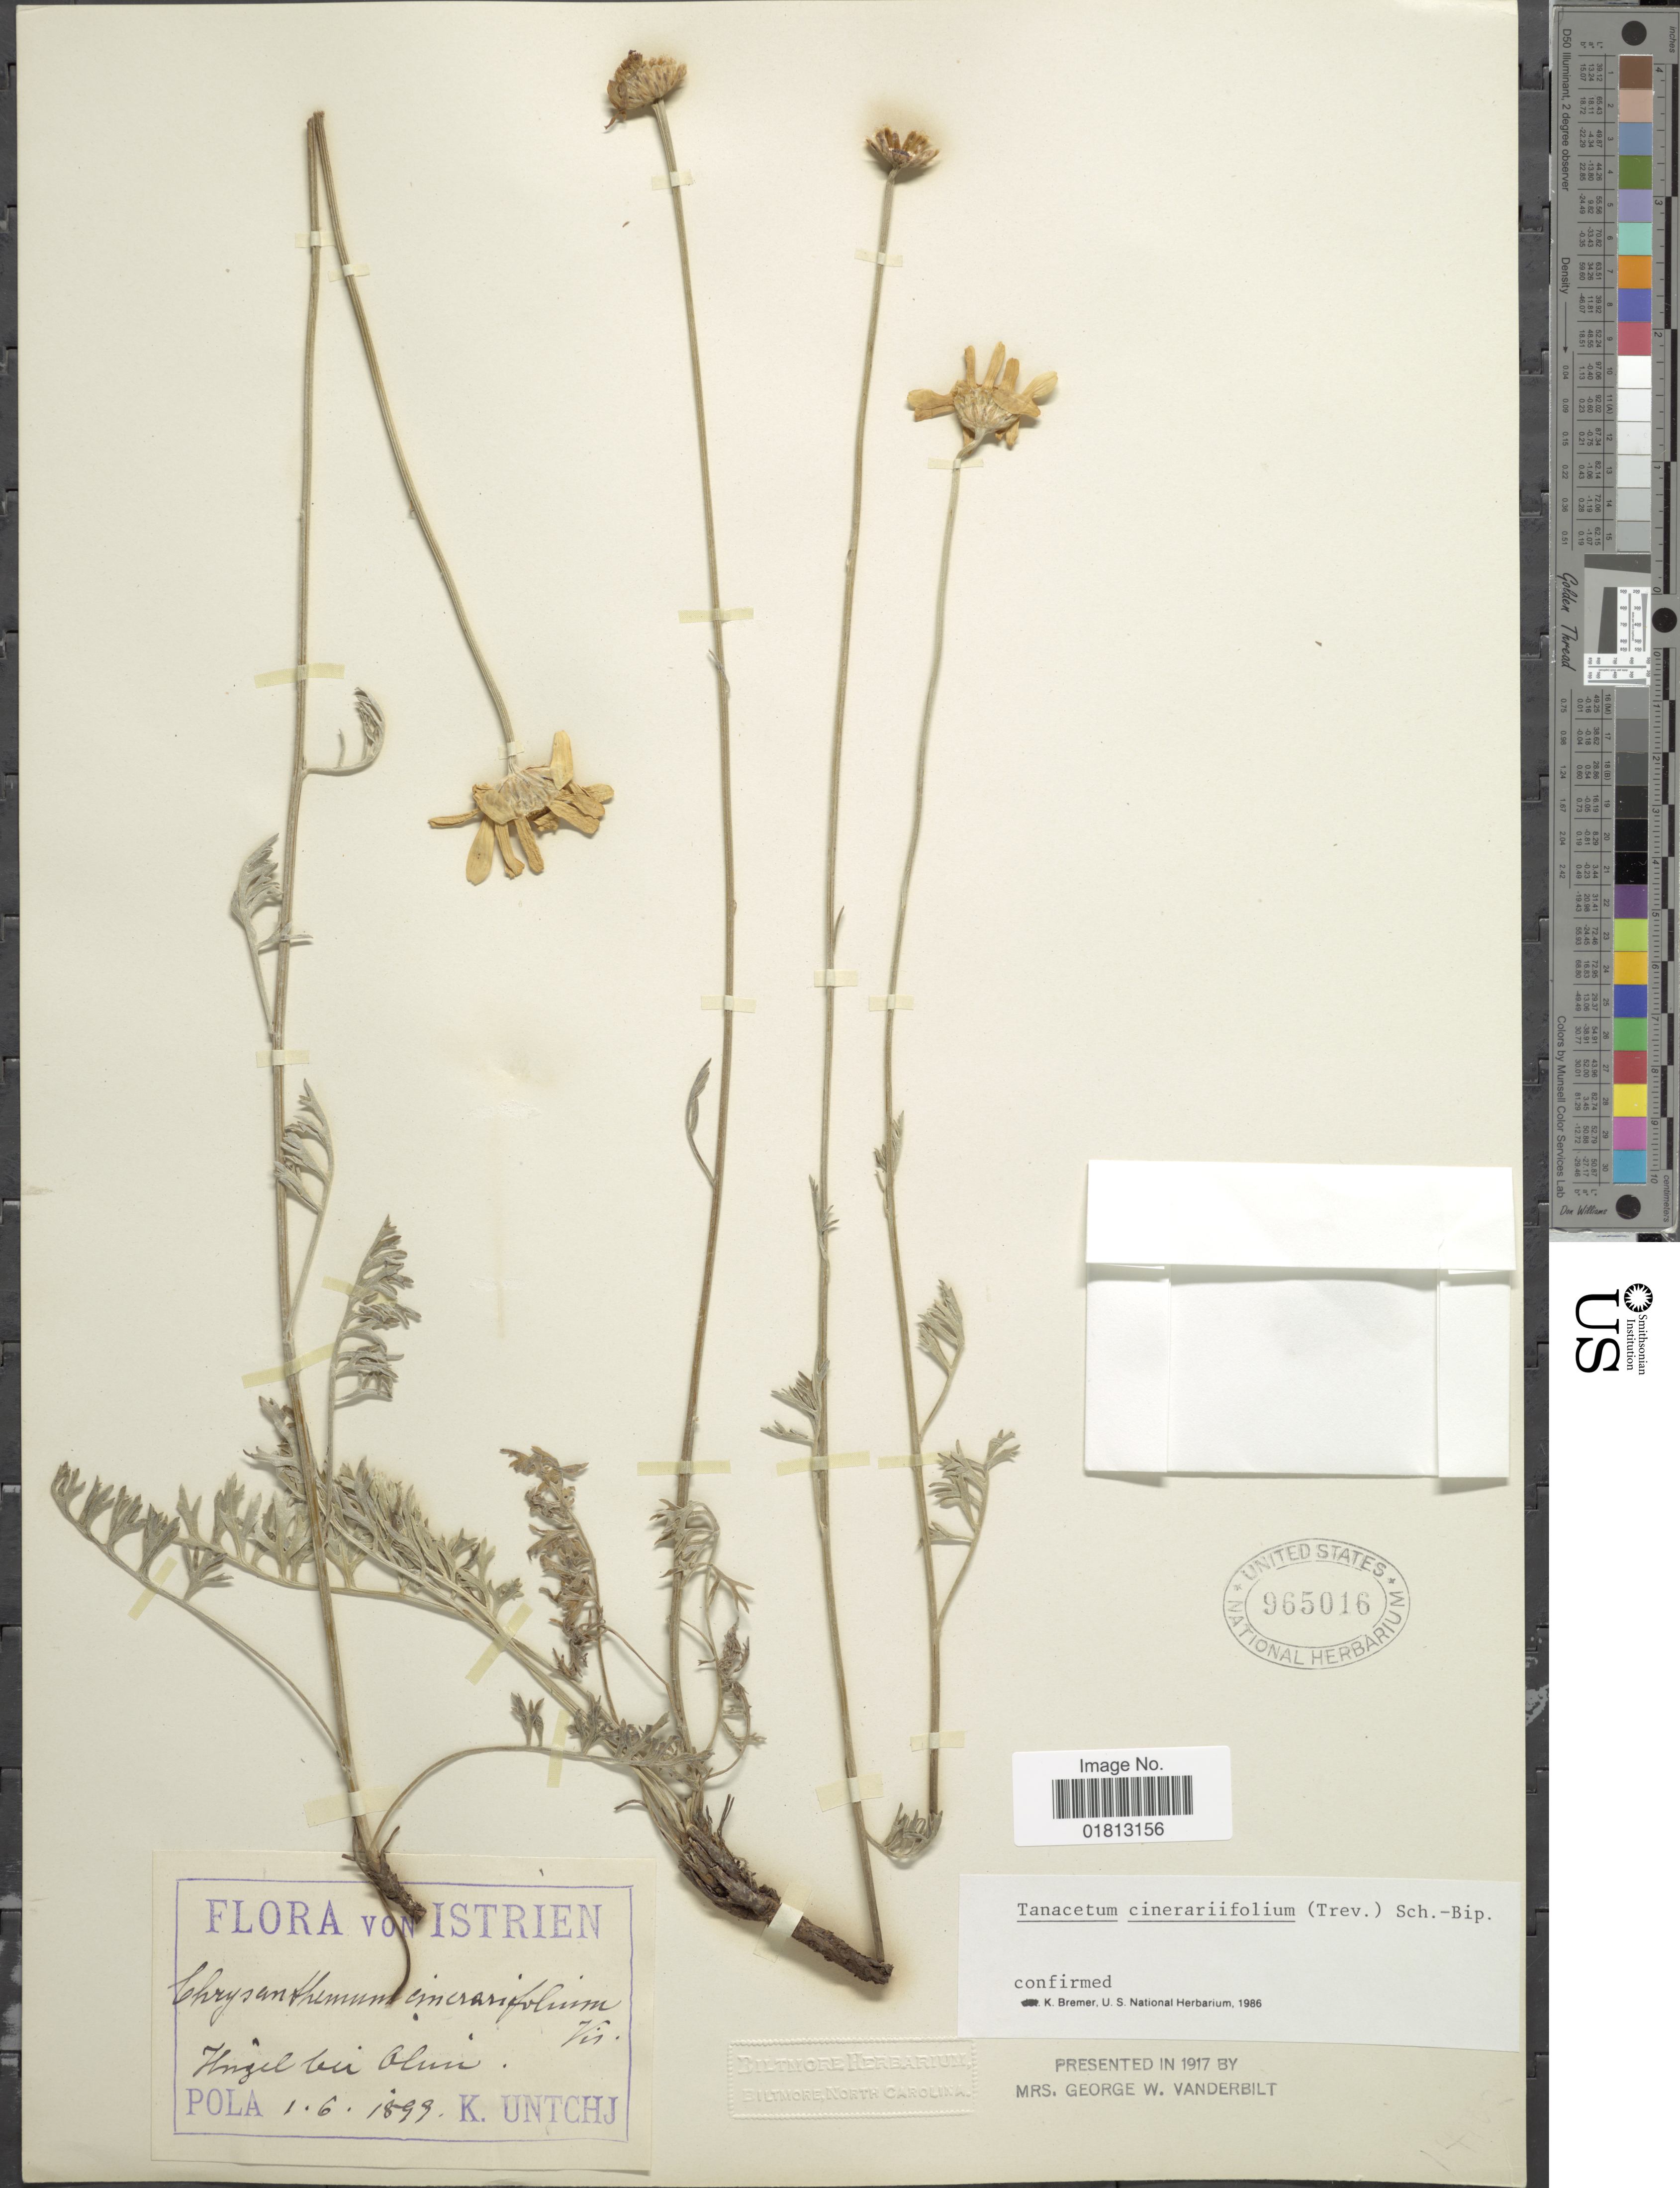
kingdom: Plantae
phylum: Tracheophyta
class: Magnoliopsida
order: Asterales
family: Asteraceae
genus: Tanacetum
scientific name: Tanacetum cinerariifolium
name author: (Trevis.) Schult.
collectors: K. Untchj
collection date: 1899-06-01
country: Croatia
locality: Istrien, Hingel bei Olun, Pola [interpreted]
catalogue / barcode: US 965016